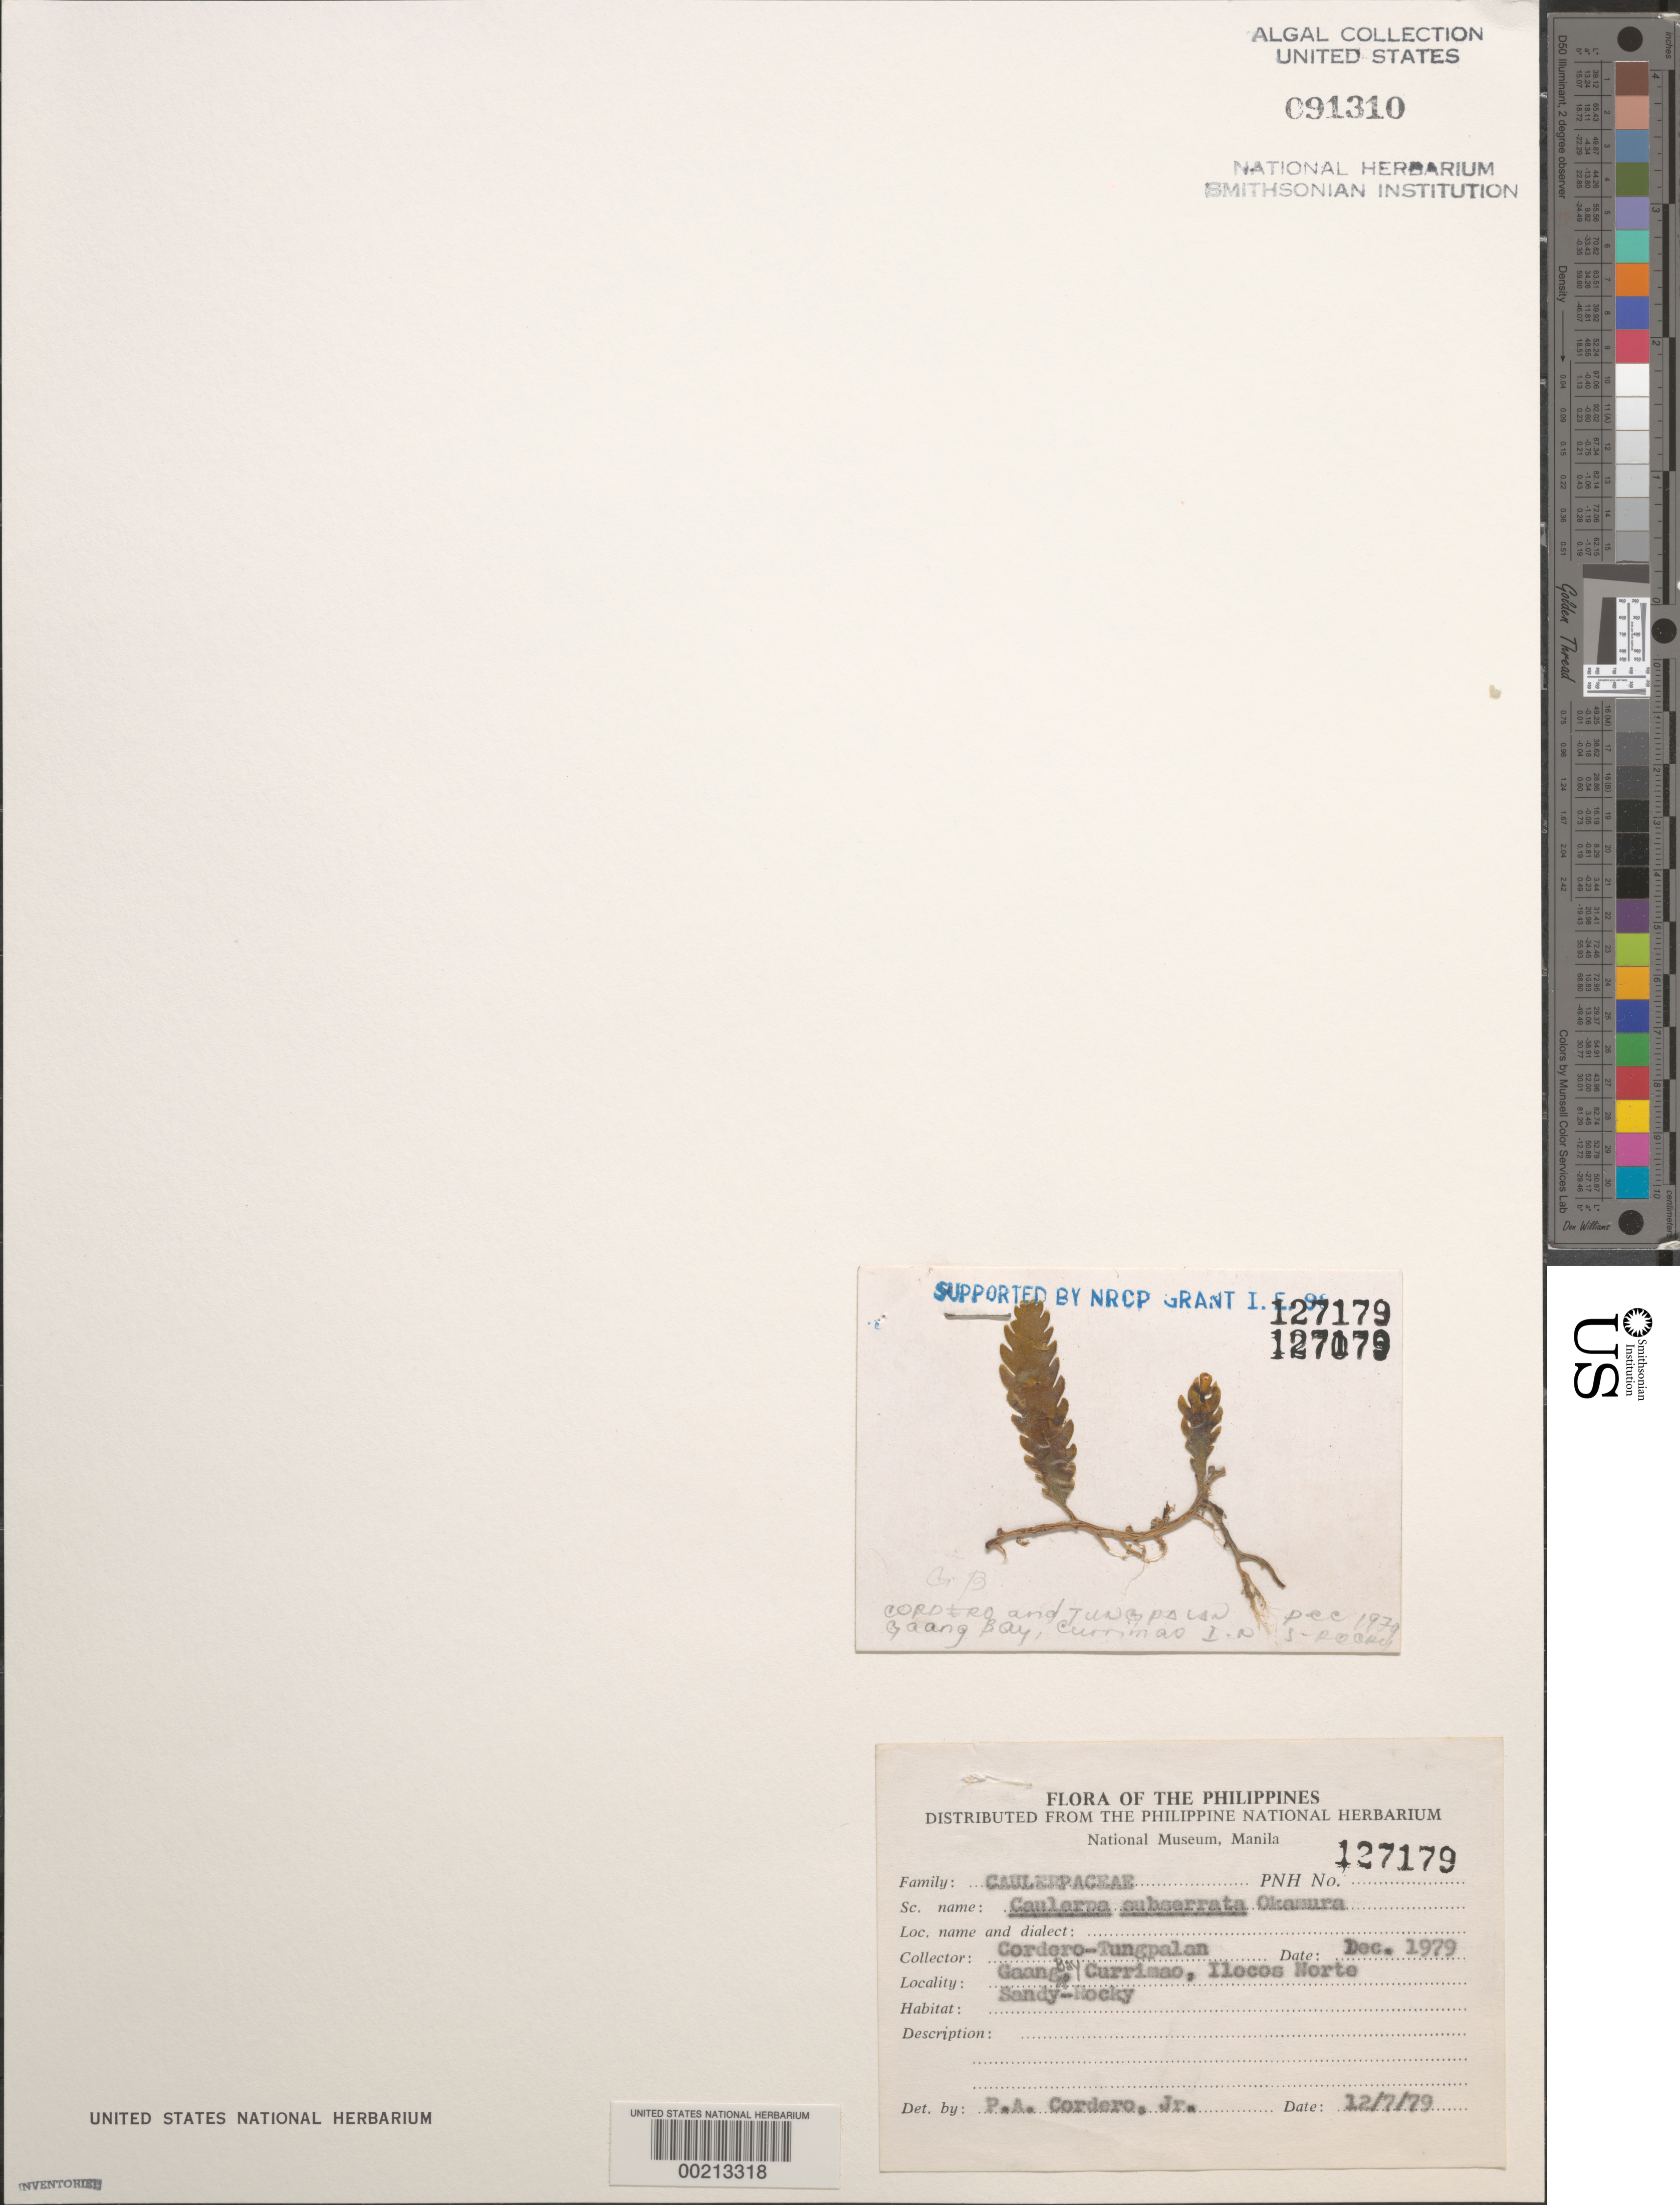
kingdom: Plantae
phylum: Chlorophyta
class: Ulvophyceae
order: Bryopsidales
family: Caulerpaceae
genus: Caulerpa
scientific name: Caulerpa subserrata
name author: Okamura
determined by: Cordero, P. A., Jr.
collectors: P. A. Cordero & A. Tungpalan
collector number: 127179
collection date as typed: Dec 1979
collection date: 1979-12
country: Philippines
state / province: Ilocos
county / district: Ilocos Norte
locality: Gaang bay, currimao, ilocos norte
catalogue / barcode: US 91310